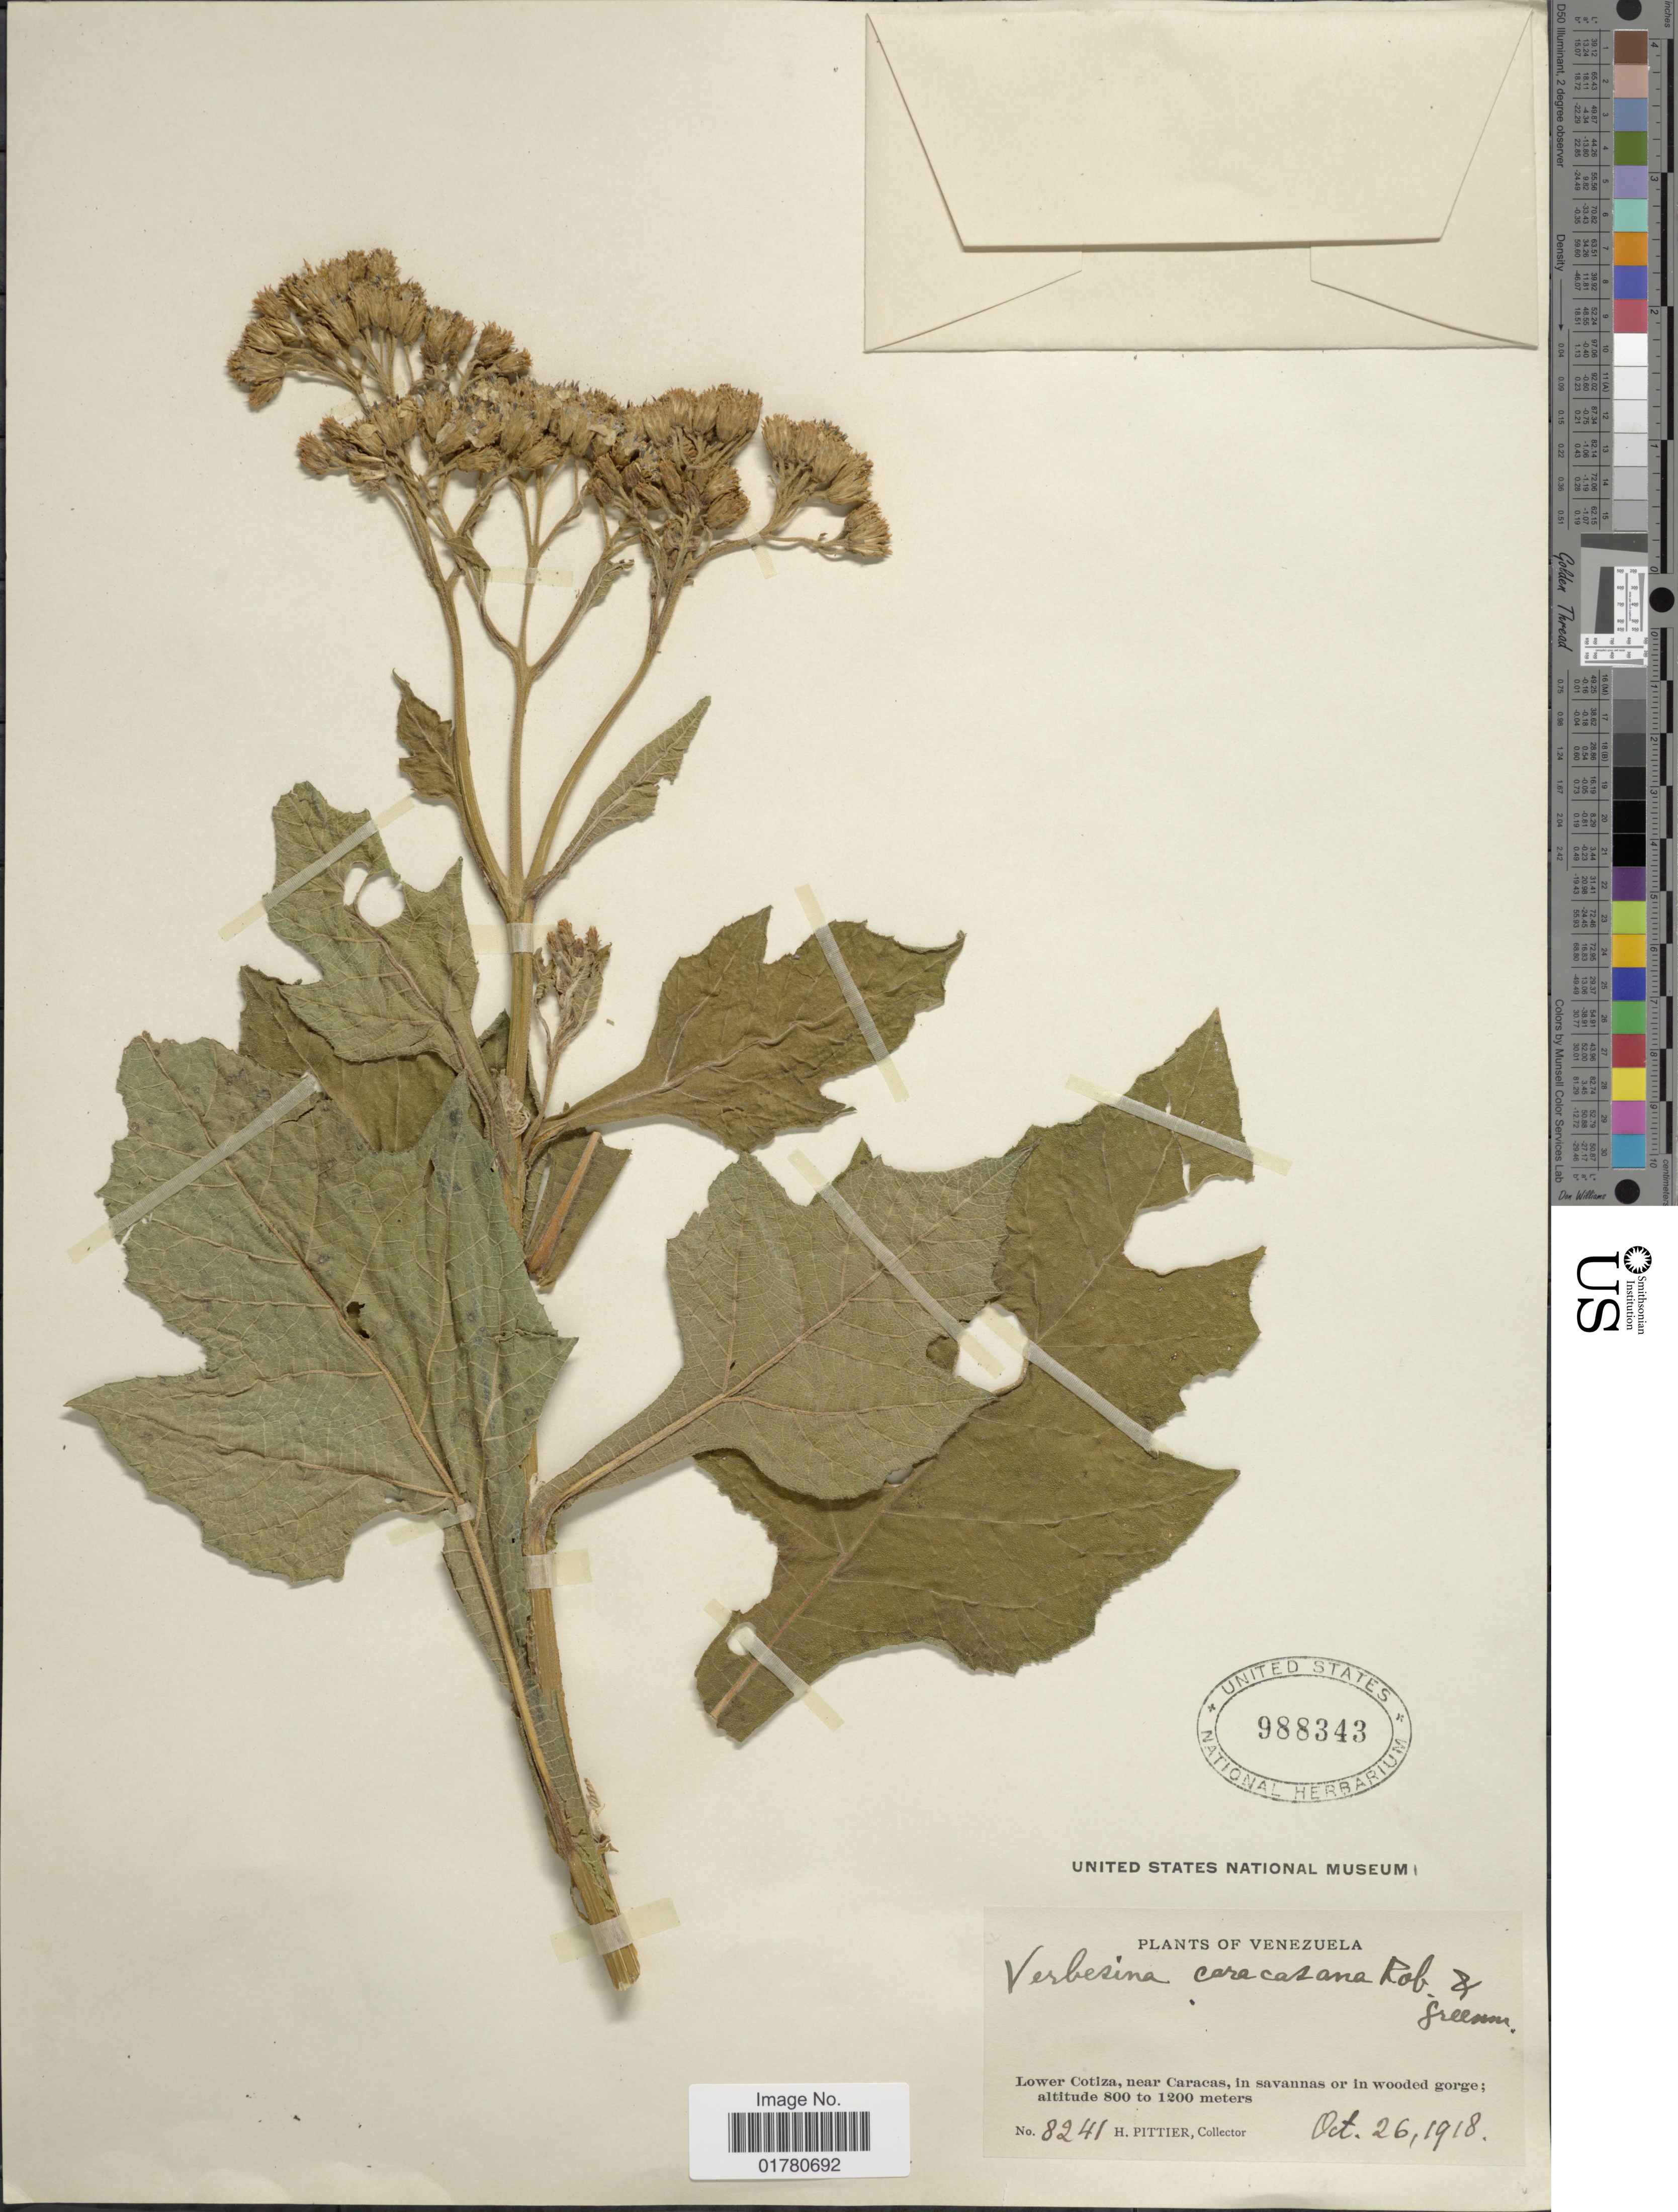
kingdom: Plantae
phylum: Tracheophyta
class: Magnoliopsida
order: Asterales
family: Asteraceae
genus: Verbesina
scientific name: Verbesina caracasana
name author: B.L. Rob. & Greenm.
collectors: H. F. Pittier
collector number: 8241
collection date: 1918-10-26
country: Venezuela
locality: Lower Cotiza, near Caracas, in savanna or in wooded gorge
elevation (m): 800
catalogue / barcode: US 988343